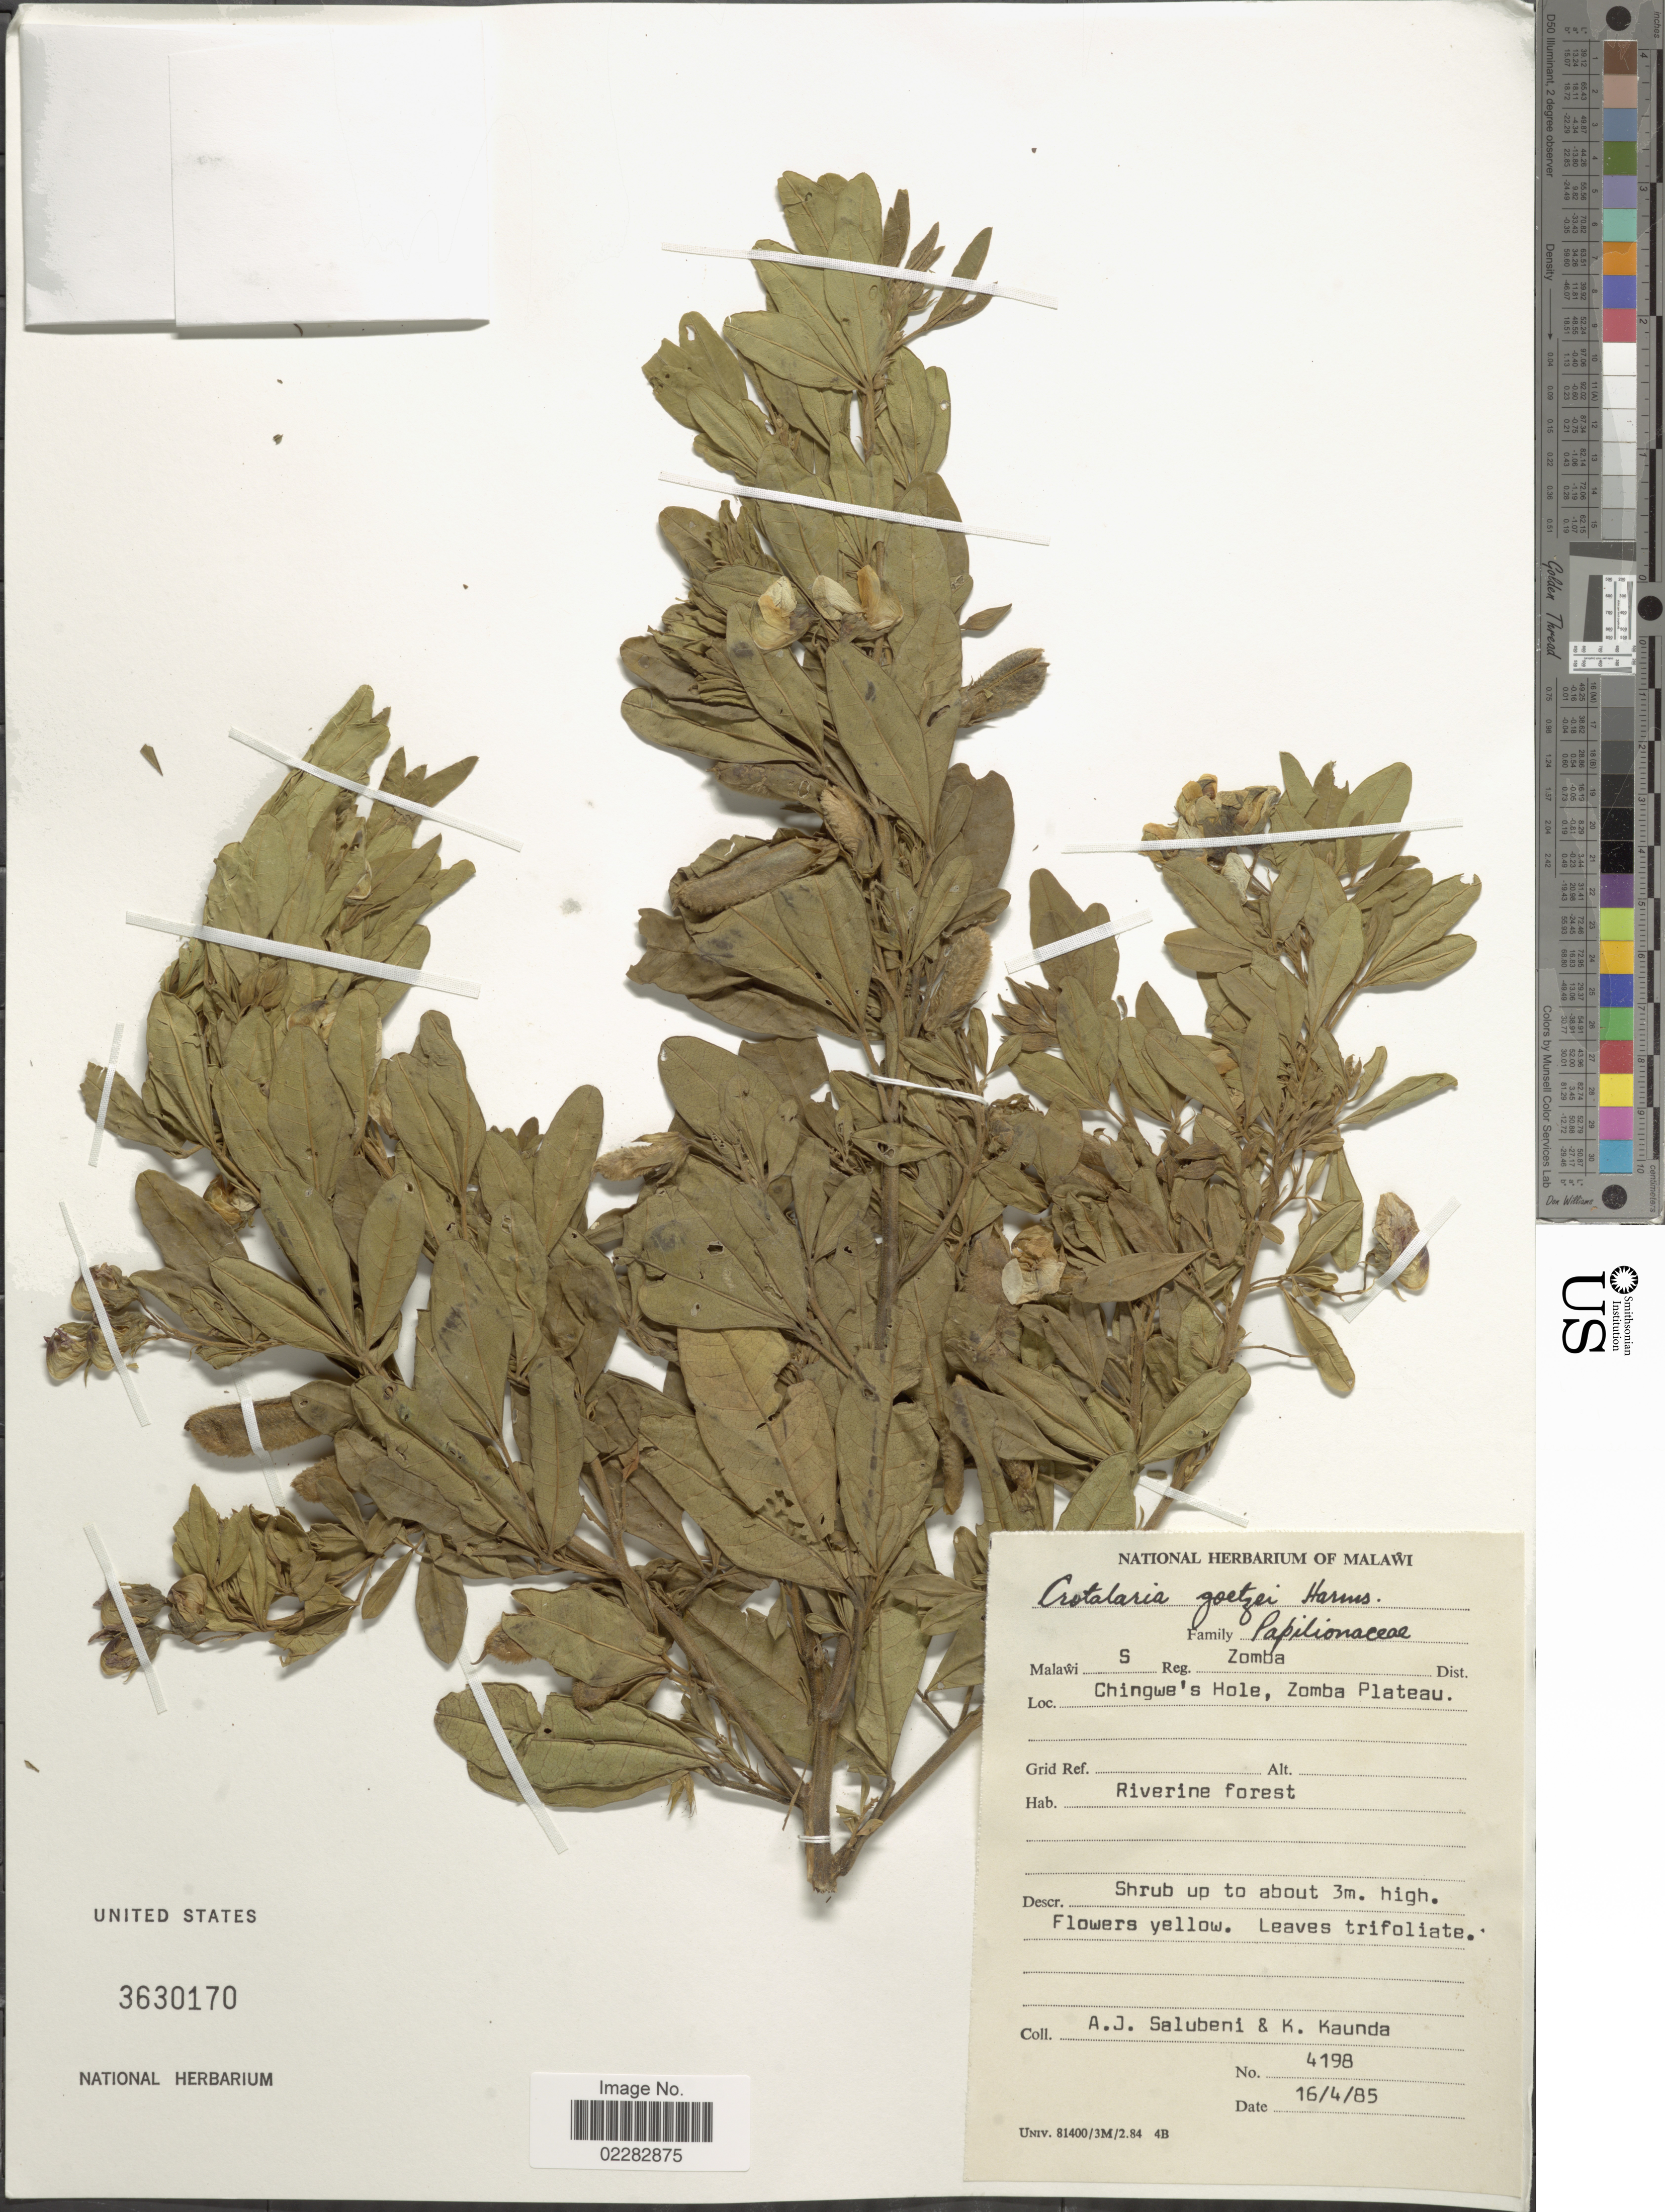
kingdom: Plantae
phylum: Tracheophyta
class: Magnoliopsida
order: Fabales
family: Fabaceae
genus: Crotalaria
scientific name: Crotalaria goetzei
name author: Harms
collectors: A. J. Salubeni & K. Kaunda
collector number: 4198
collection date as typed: Transcribed d/m/y: 16/4/85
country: Malawi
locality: S Reg. Zomba Dist., Chingwe's Hole, Zomba Plateau.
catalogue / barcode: US 3630170